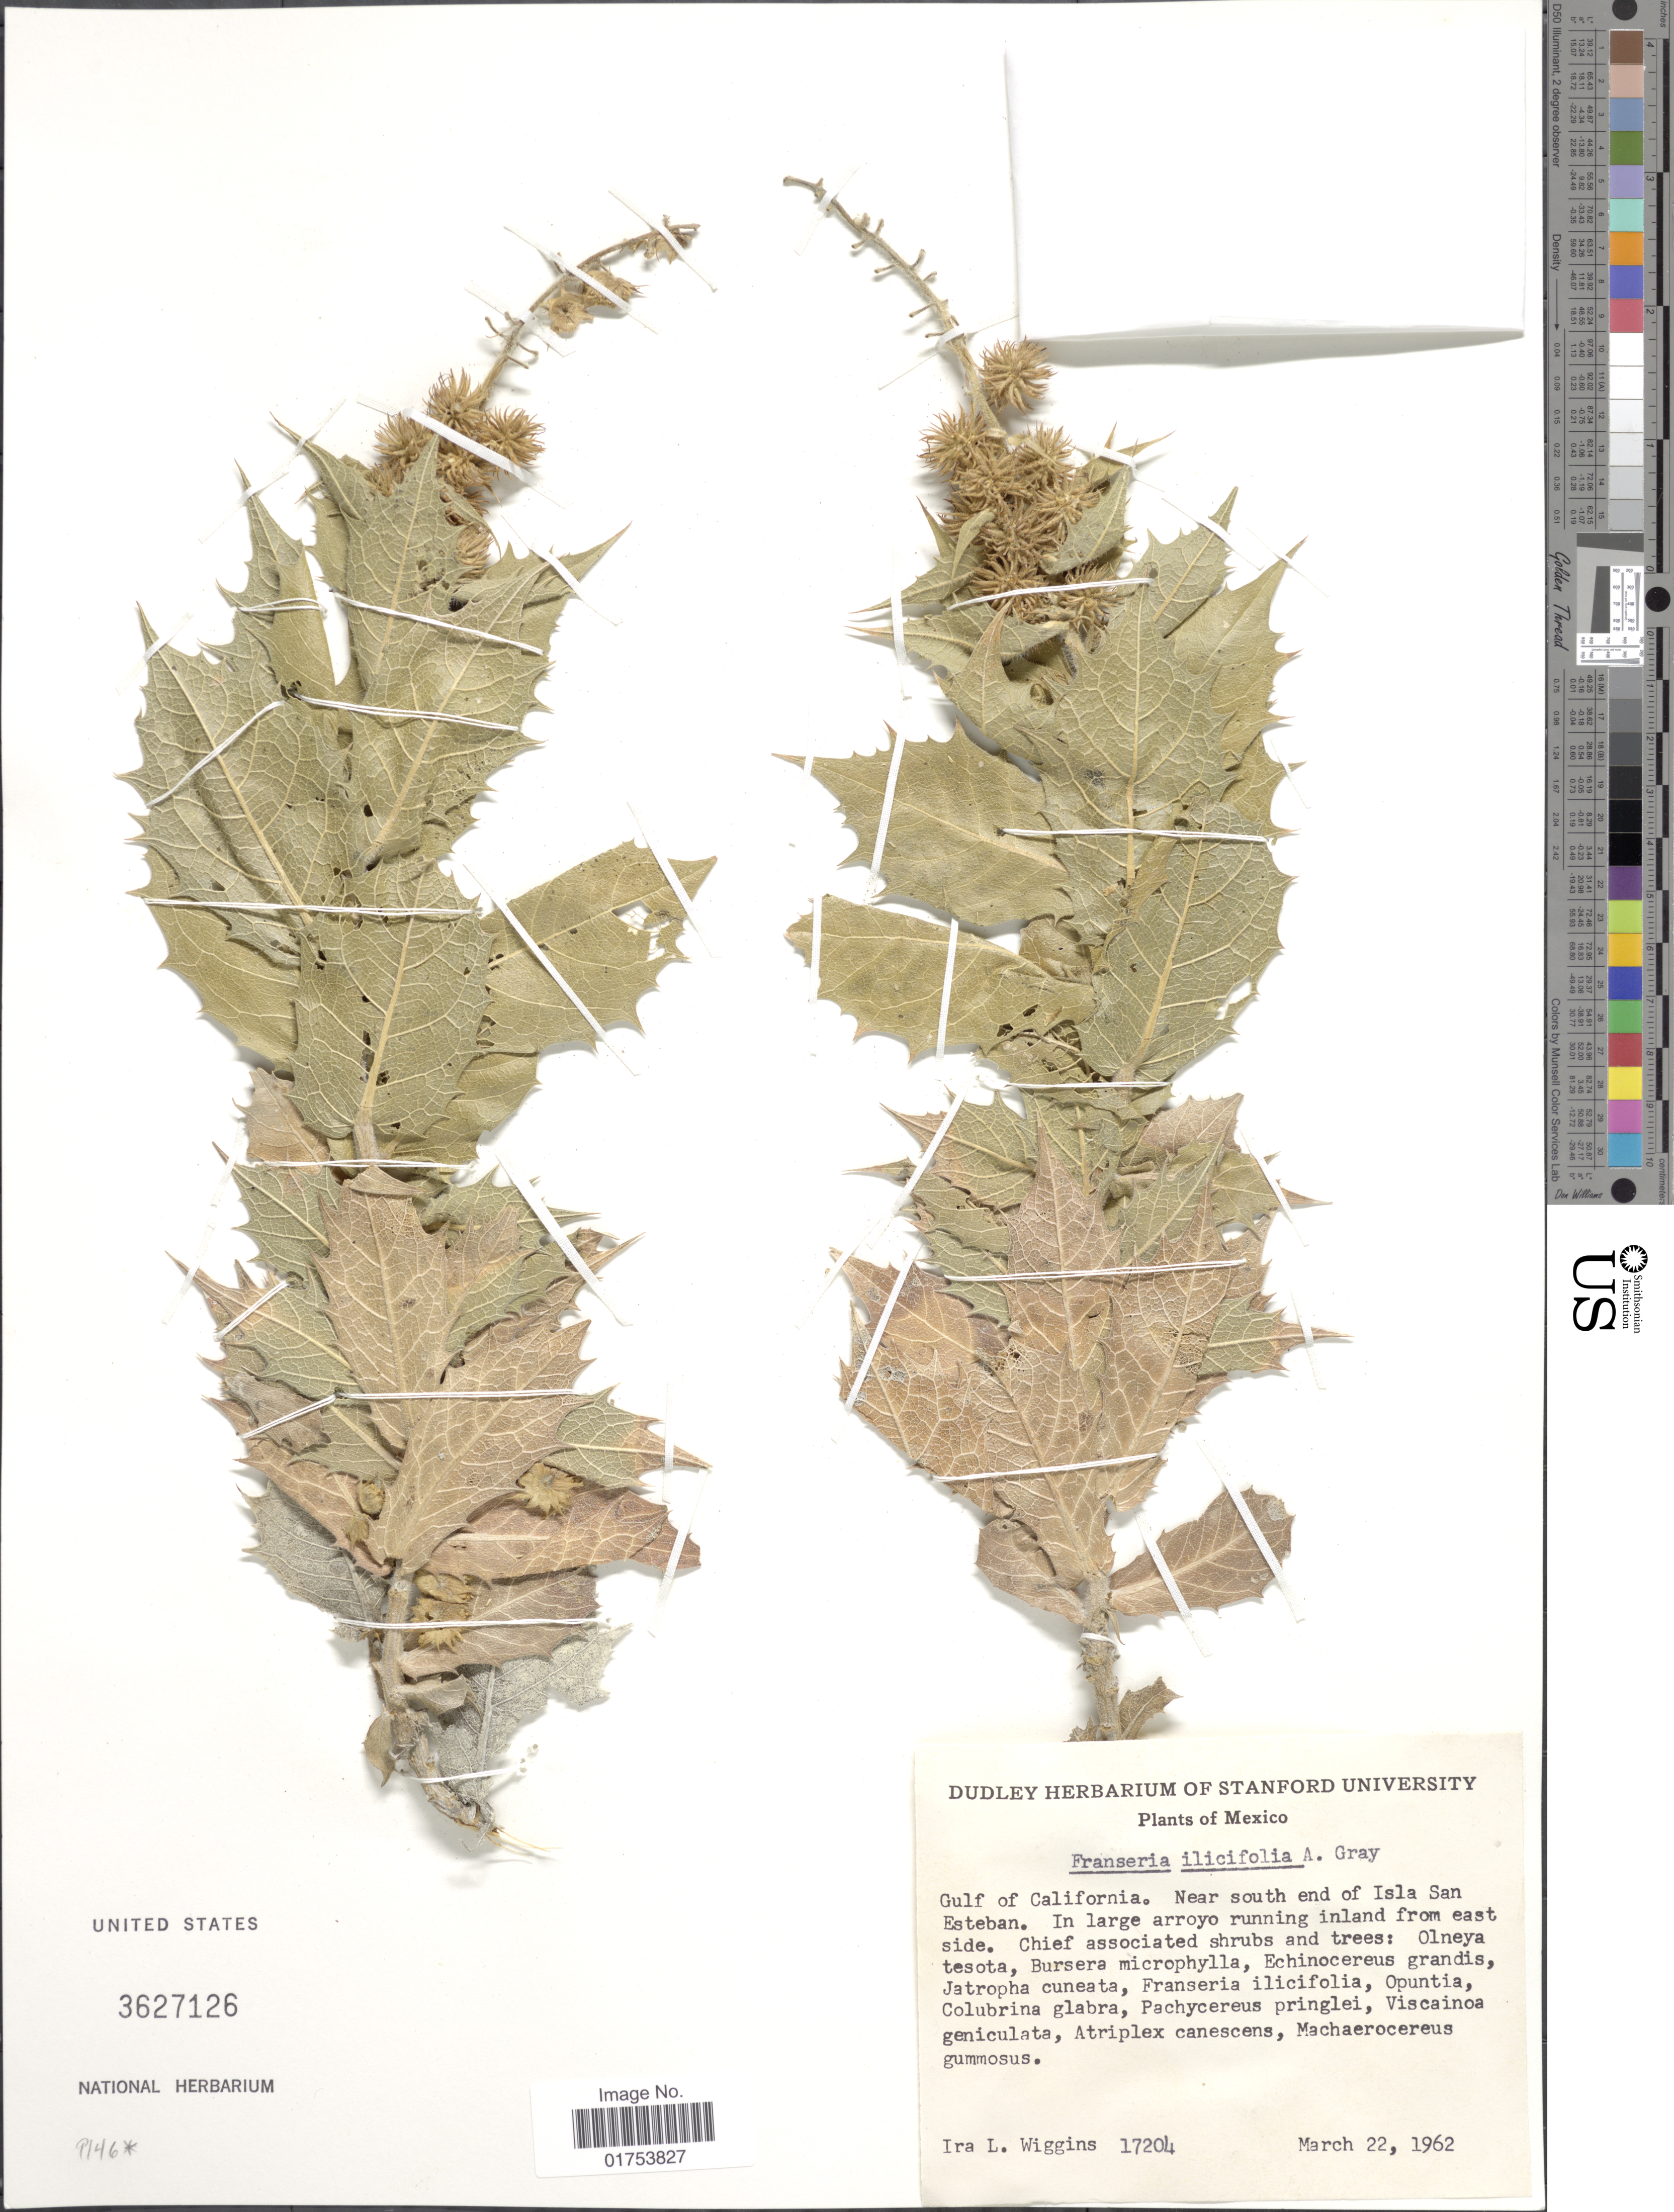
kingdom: Plantae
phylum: Tracheophyta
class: Magnoliopsida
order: Asterales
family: Asteraceae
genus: Ambrosia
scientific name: Ambrosia ilicifolia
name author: (A. Gray) W.W.Payne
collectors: I. L. Wiggins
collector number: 17204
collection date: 1962-03-22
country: Mexico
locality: Gulf of California. Near south end of Isla San Esteban. In large arroyo running inland from east side.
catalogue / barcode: US 3627126